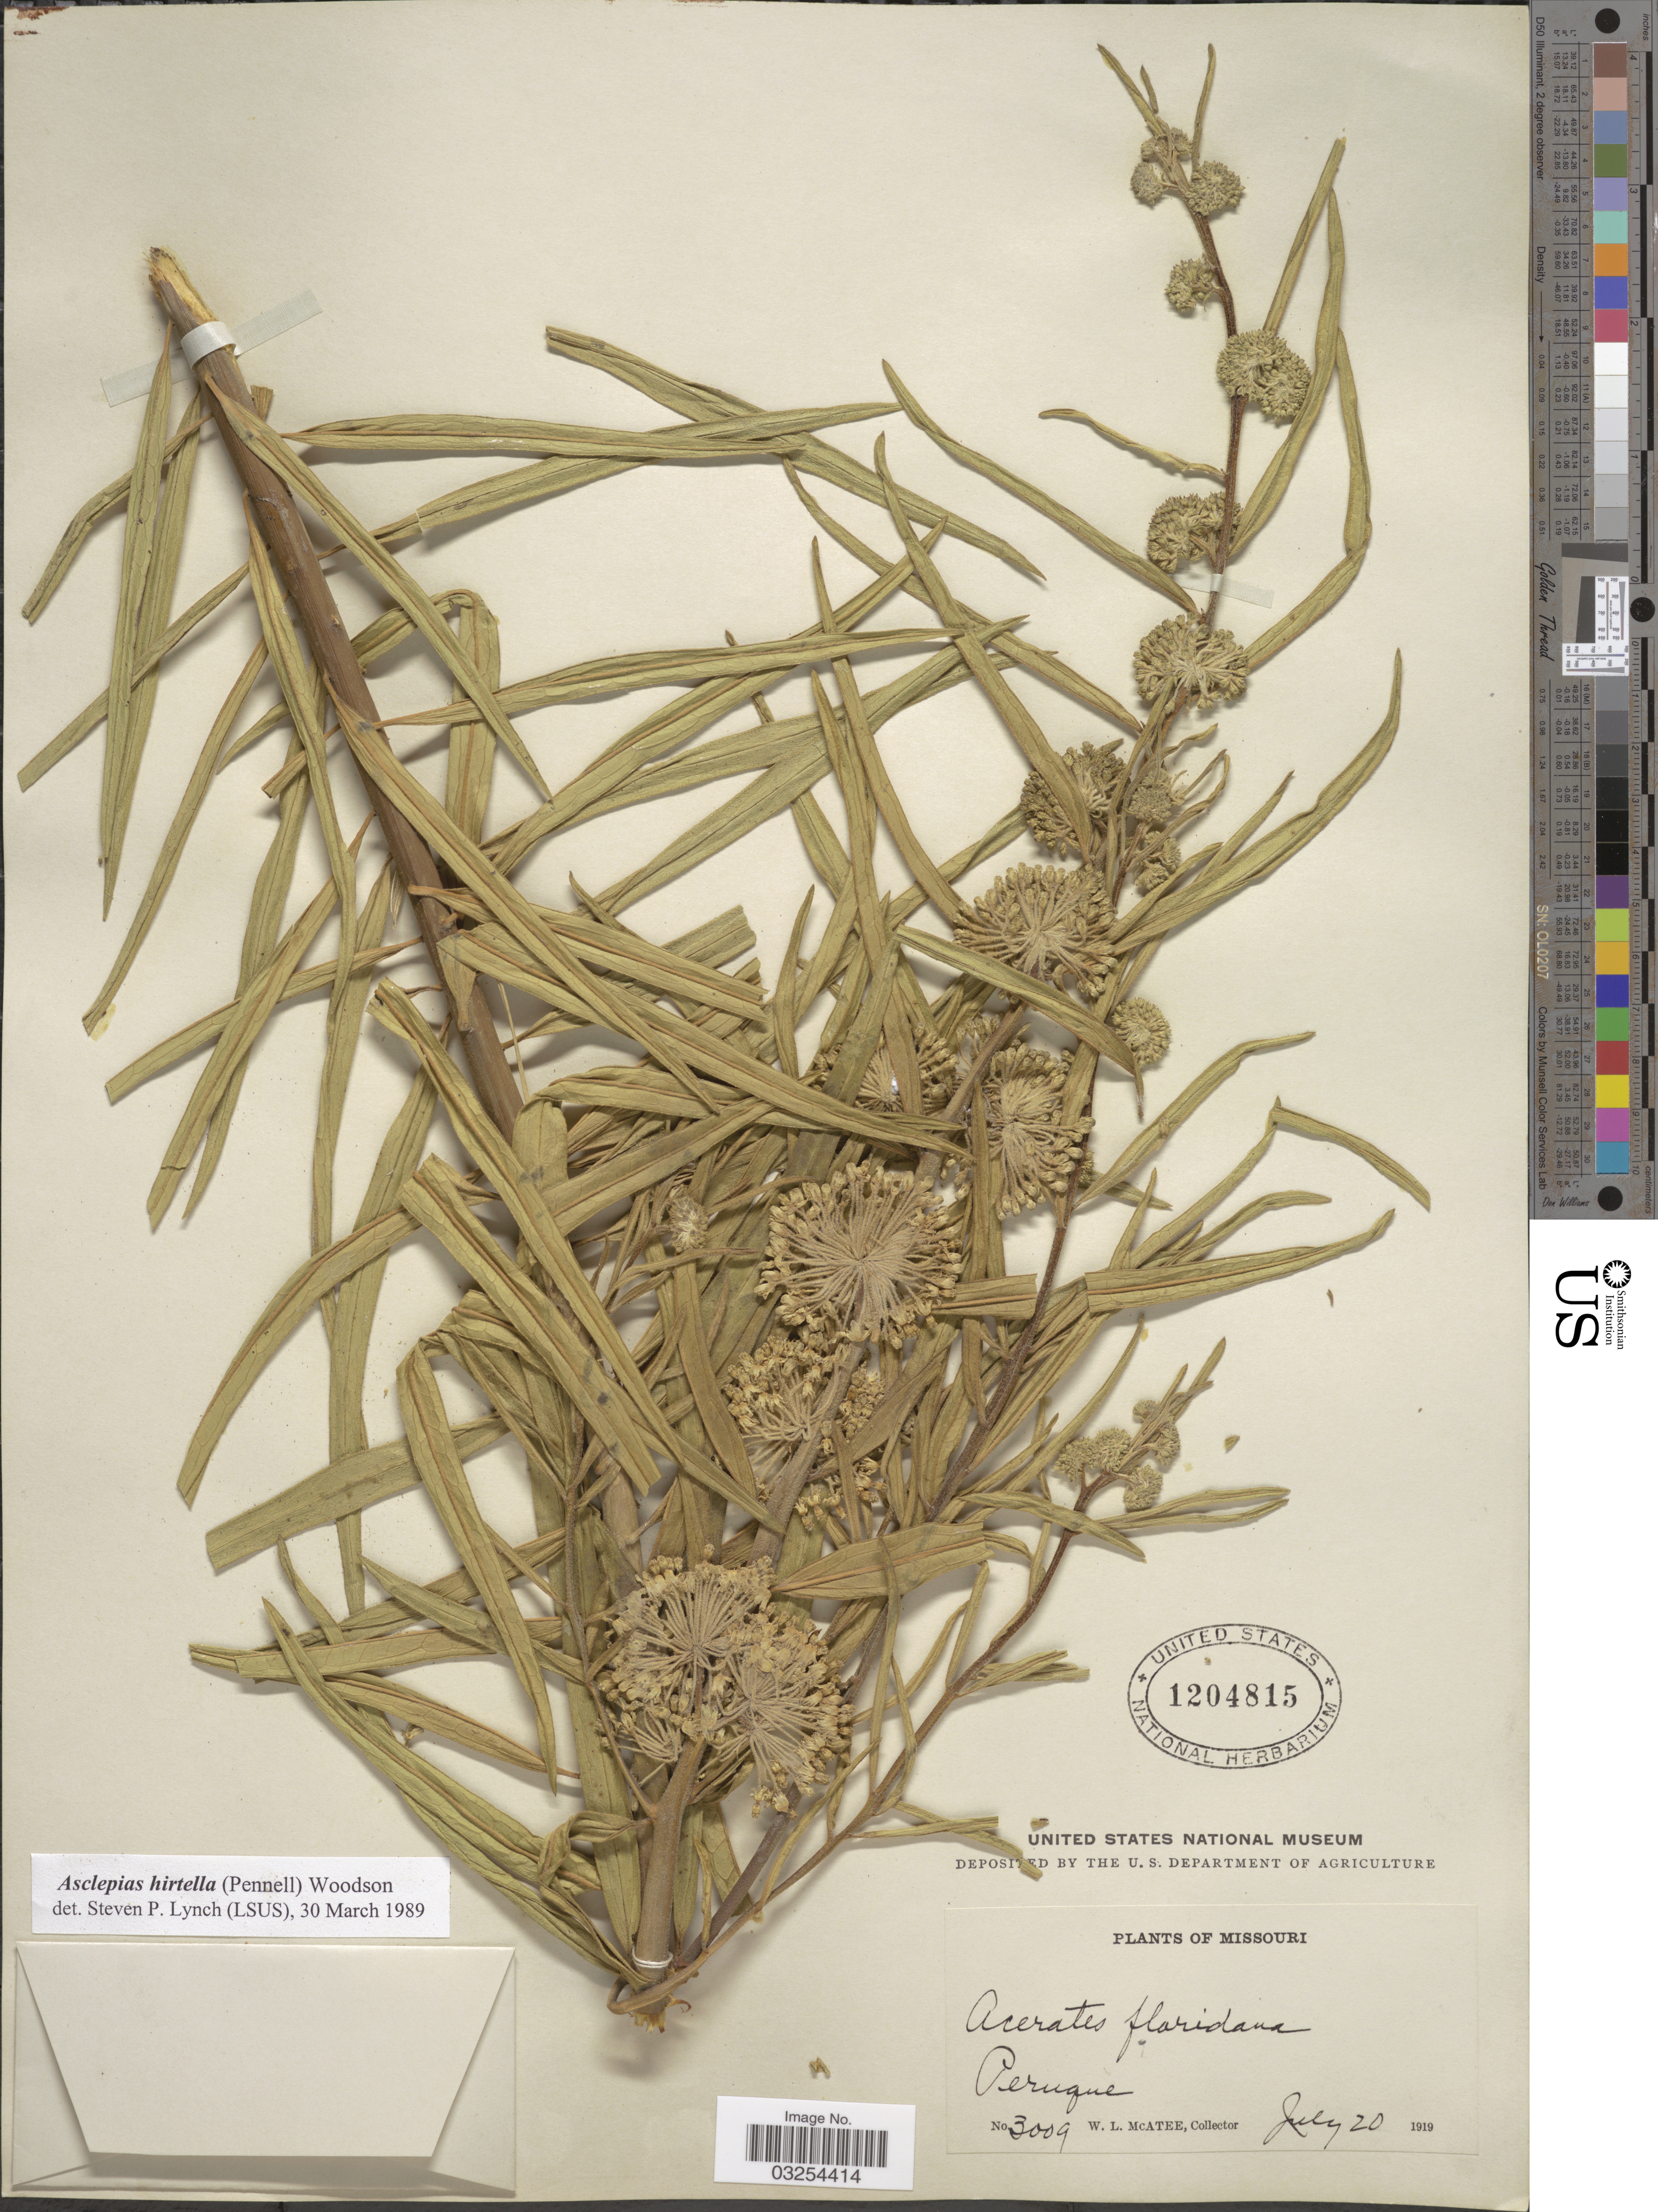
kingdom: Plantae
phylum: Tracheophyta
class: Magnoliopsida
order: Gentianales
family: Apocynaceae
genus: Asclepias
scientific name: Asclepias hirtella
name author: (Pennell) Woodson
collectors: W. McAtee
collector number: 3009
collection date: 1919-07-20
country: United States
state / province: Missouri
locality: Peruque.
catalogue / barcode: US 1204815